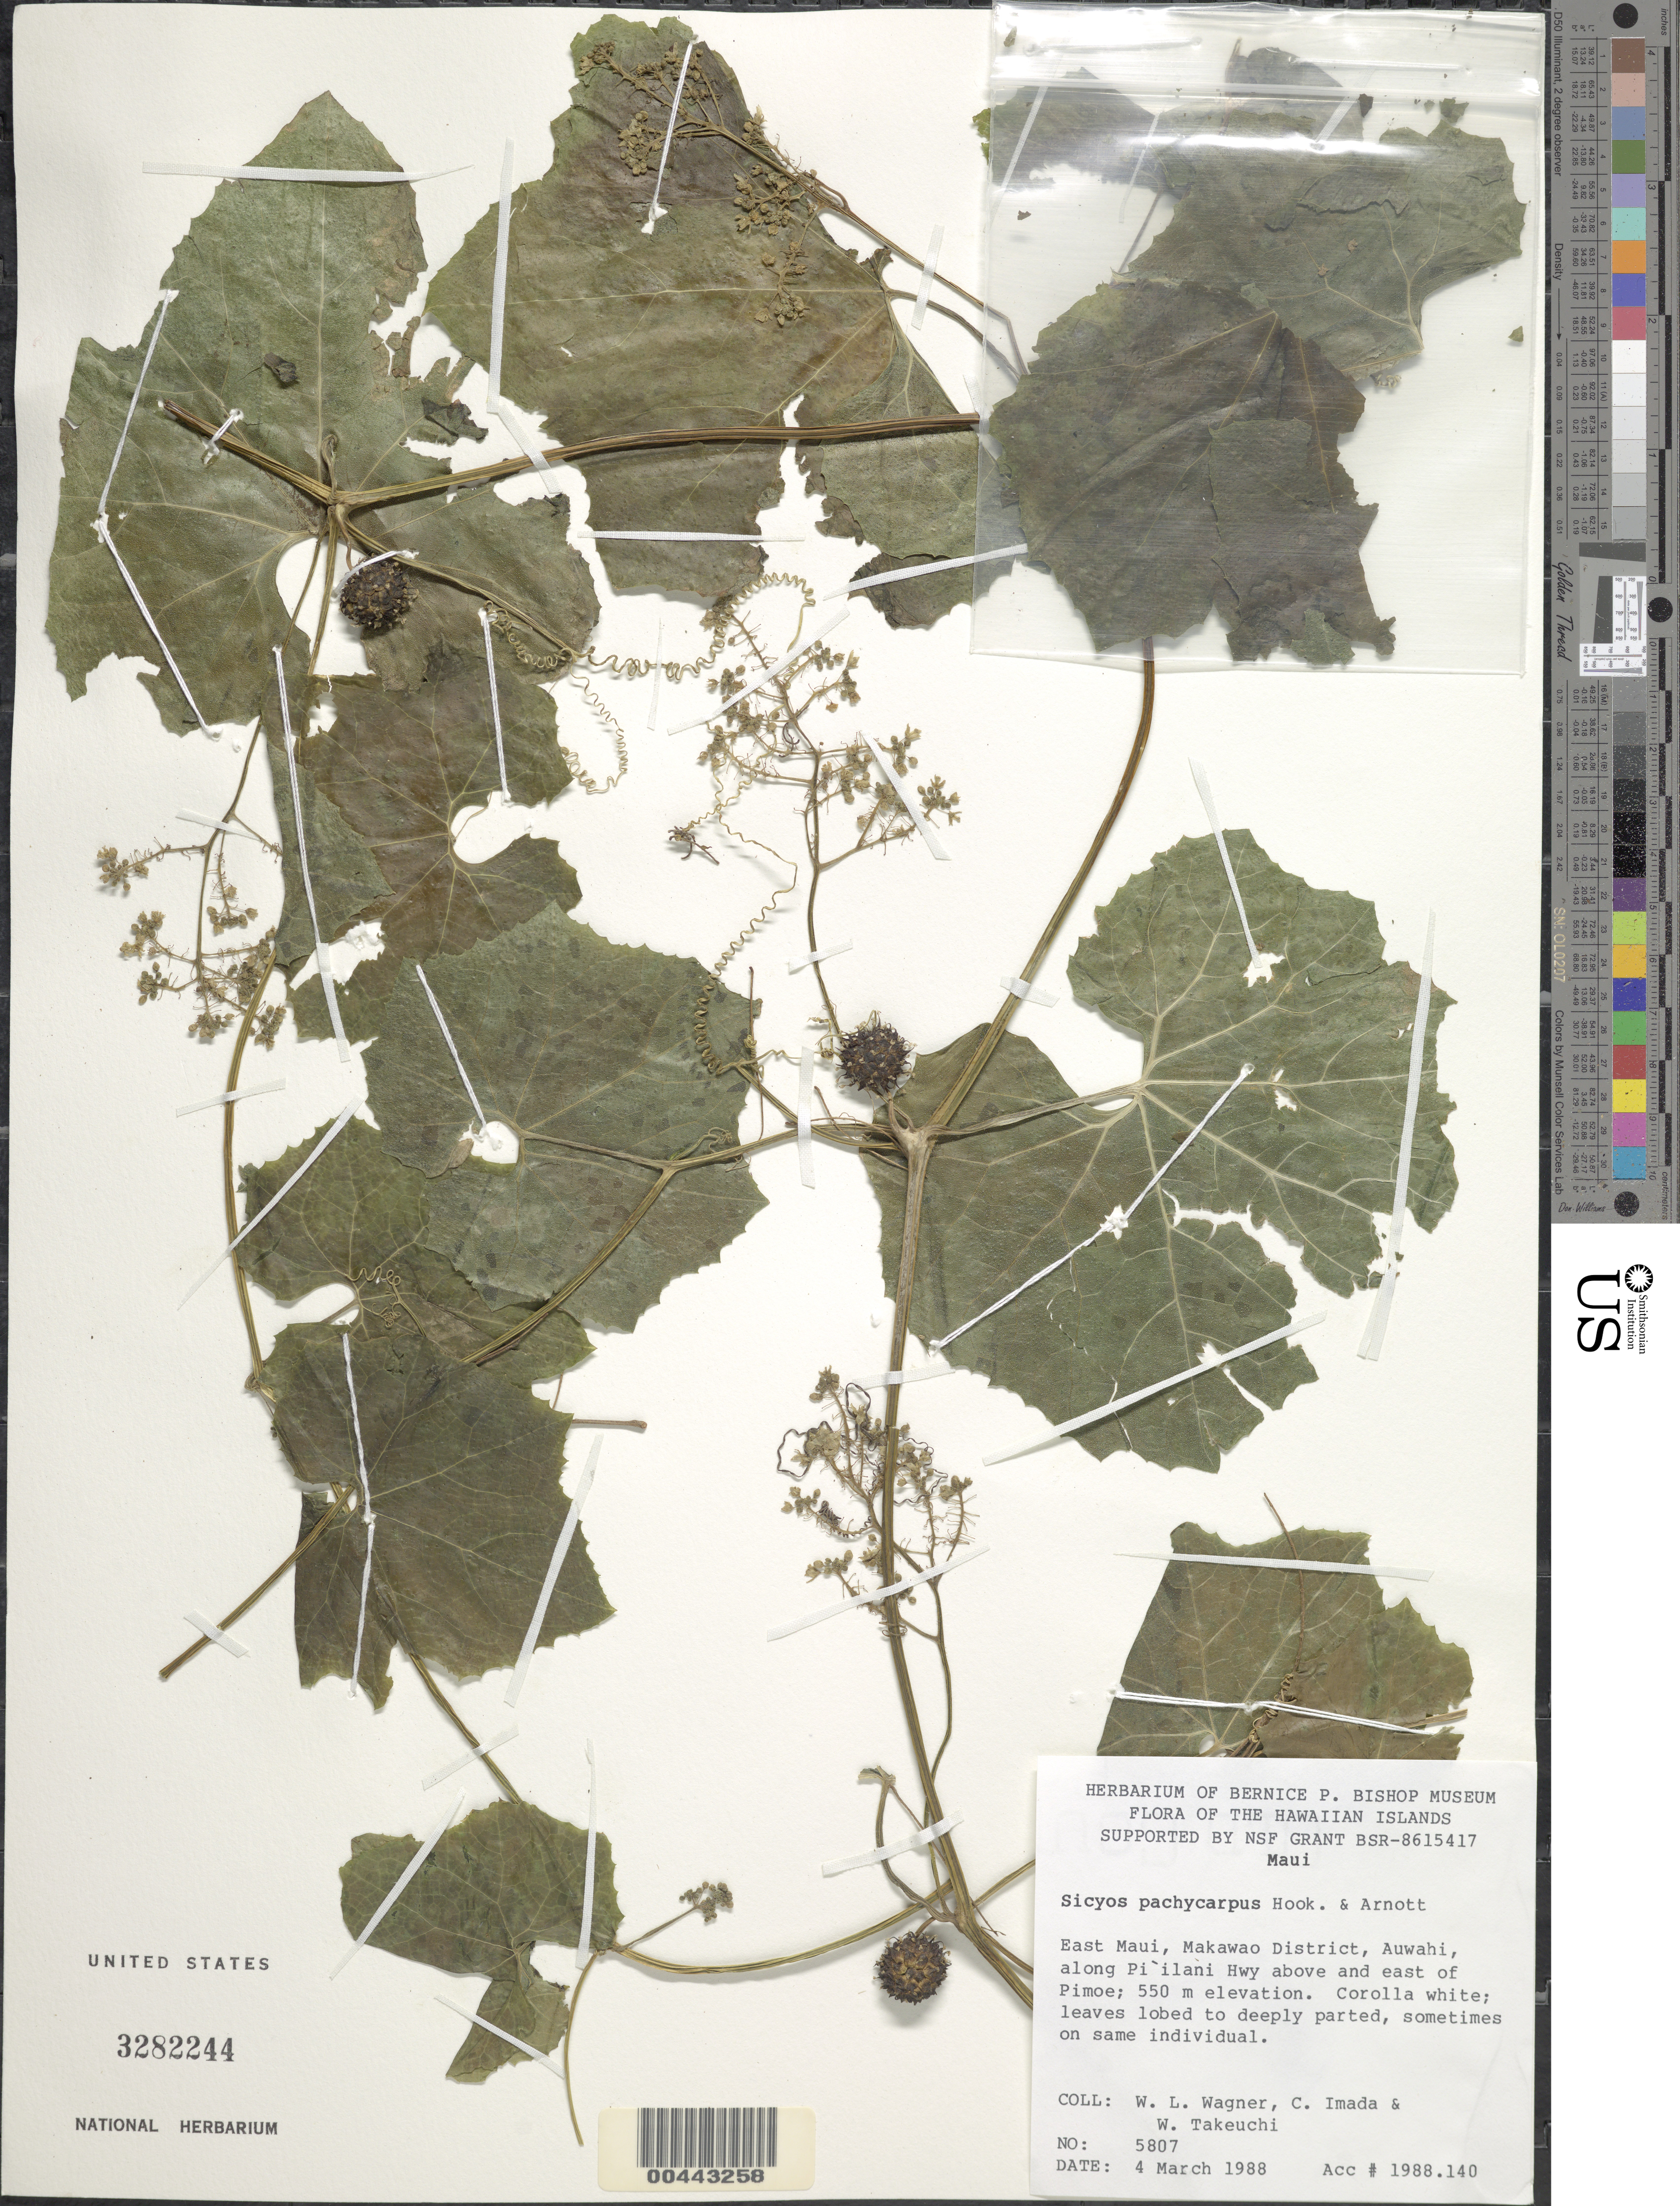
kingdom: Plantae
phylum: Tracheophyta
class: Magnoliopsida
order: Cucurbitales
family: Cucurbitaceae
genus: Sicyos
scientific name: Sicyos pachycarpus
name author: Hook. & Arn.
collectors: W. L. Wagner, C. Imada & W. N. Takeuchi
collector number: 5807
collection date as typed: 4 Mar 1988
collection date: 1988-03-04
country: United States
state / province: Hawaii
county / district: Maui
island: Maui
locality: E Maui, Makawao District, Auwahi, along Pi'ilani Hwy above and E of Pimoe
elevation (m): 550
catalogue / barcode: US 3282244